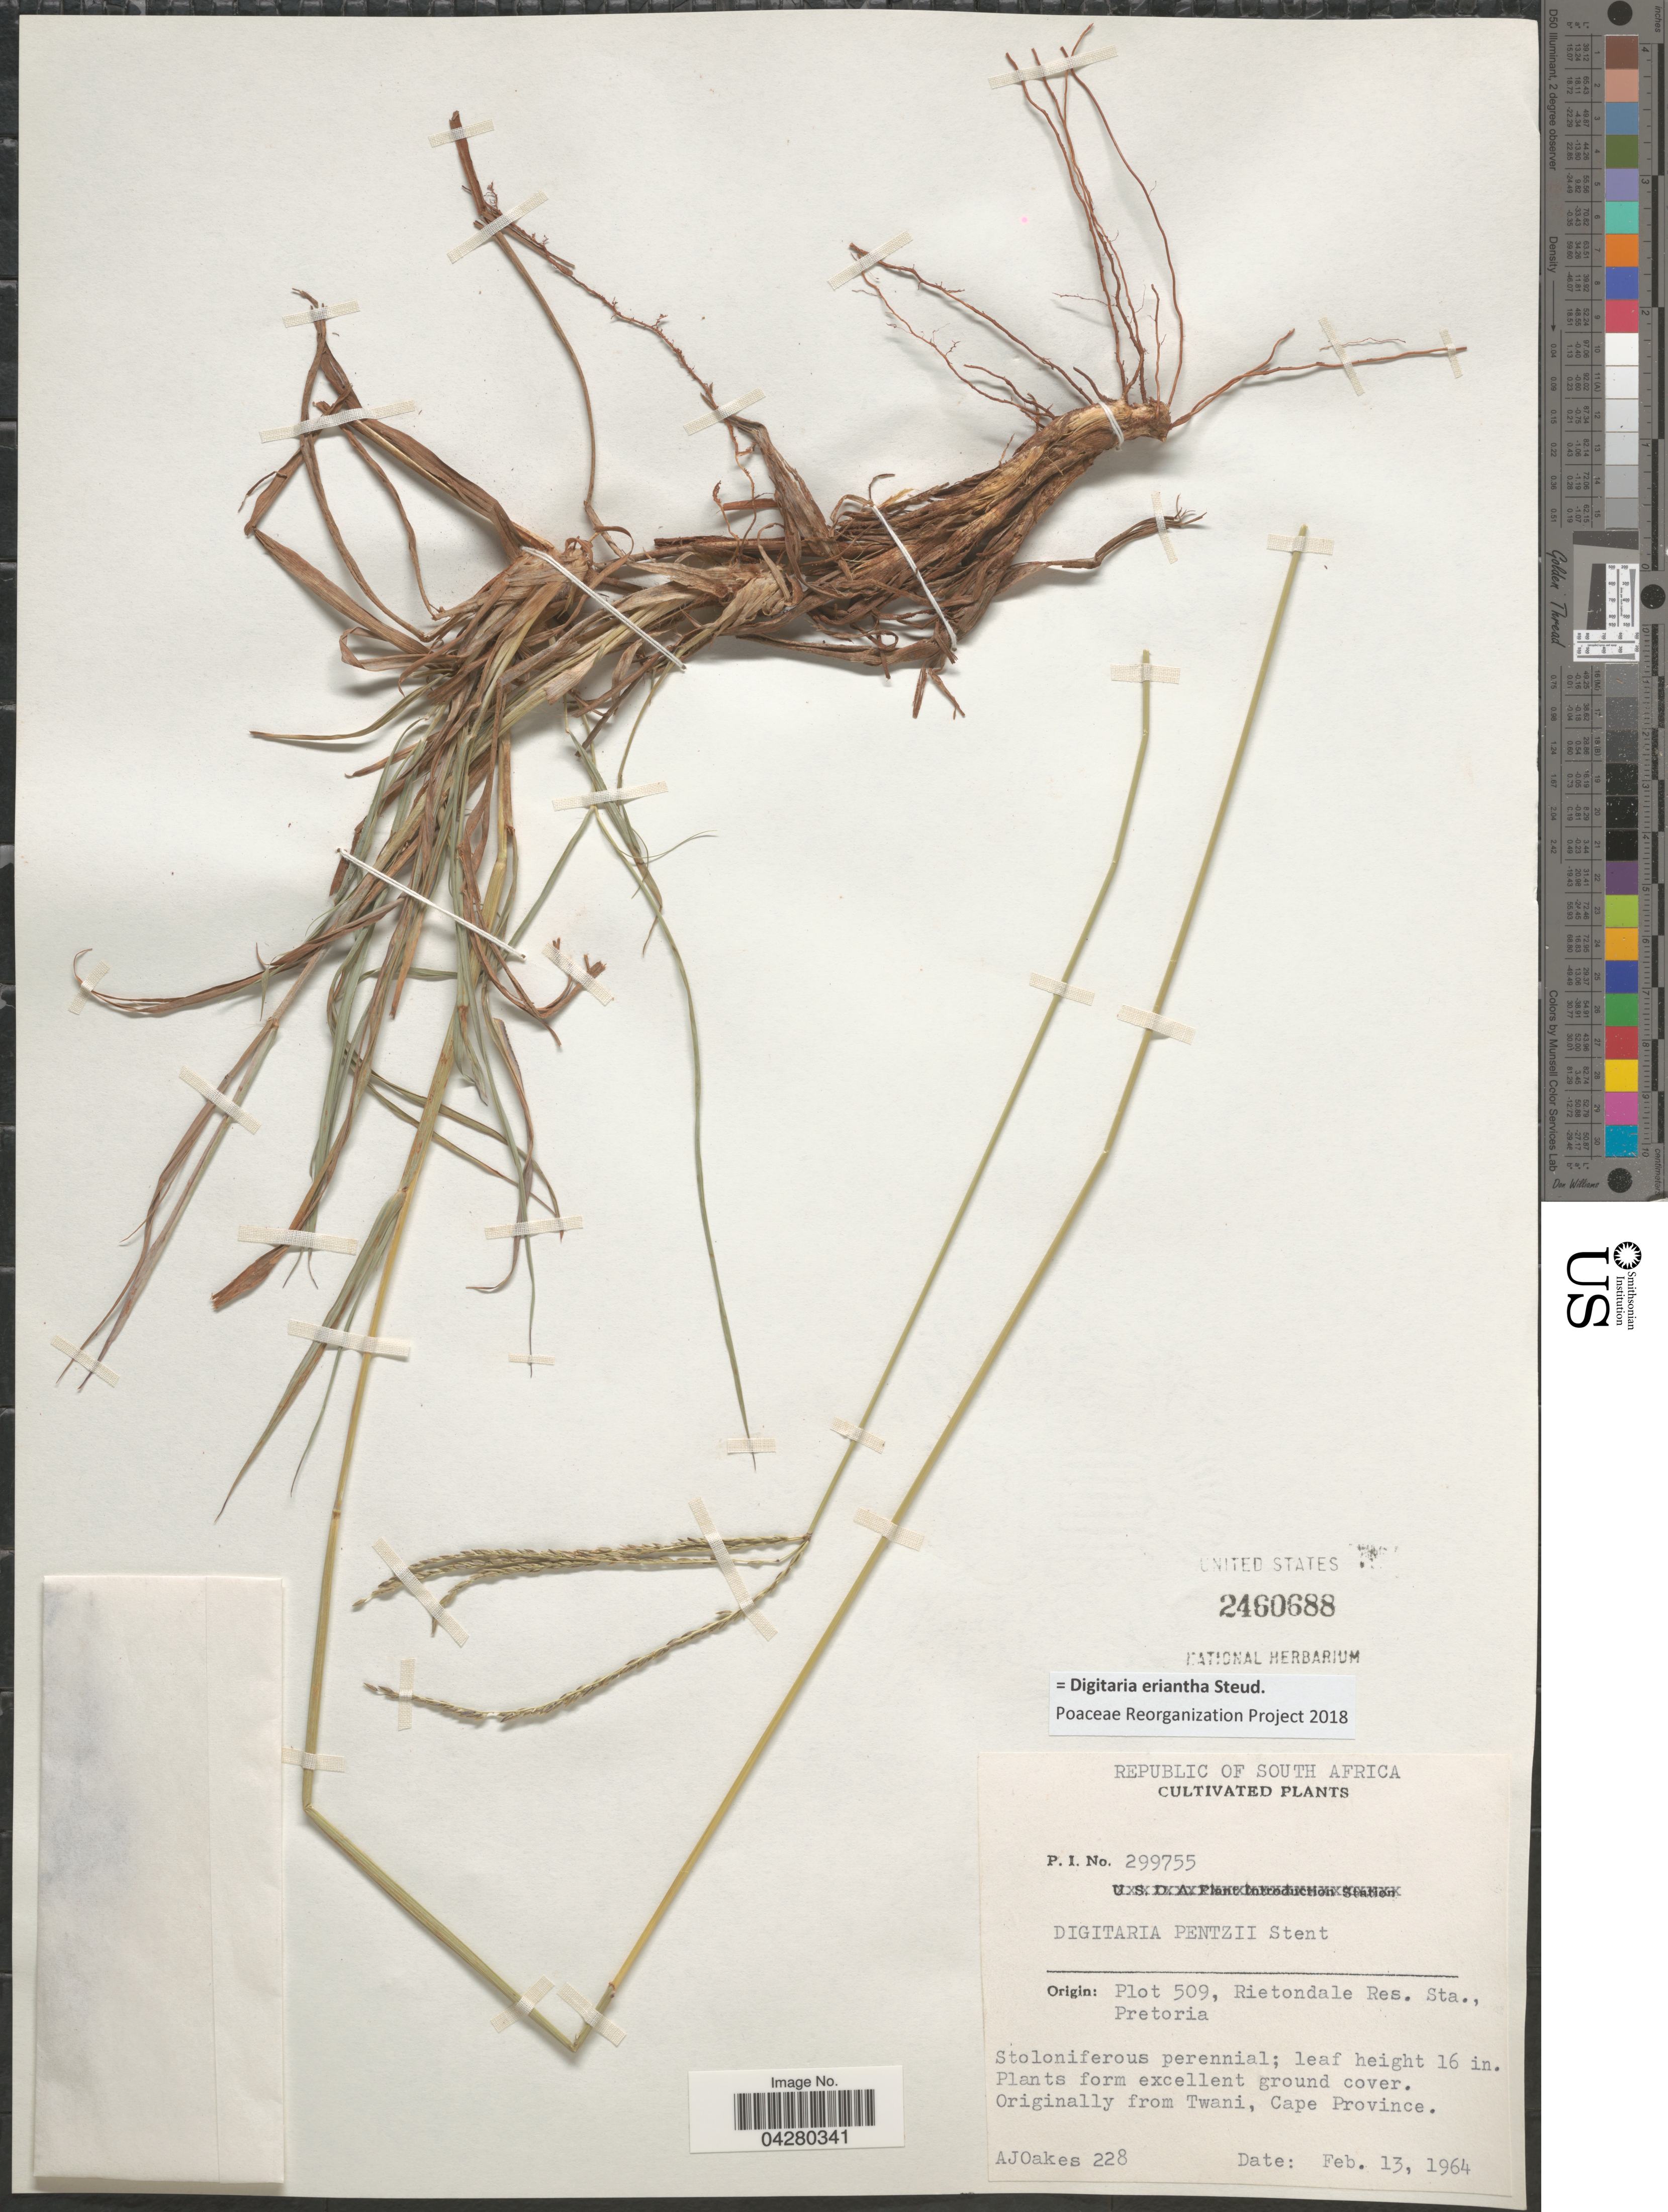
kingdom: Plantae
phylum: Tracheophyta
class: Liliopsida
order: Poales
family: Poaceae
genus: Digitaria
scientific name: Digitaria eriantha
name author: Steud.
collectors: A. Oakes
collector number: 228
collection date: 1964-02-13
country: South Africa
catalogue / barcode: US 2460688